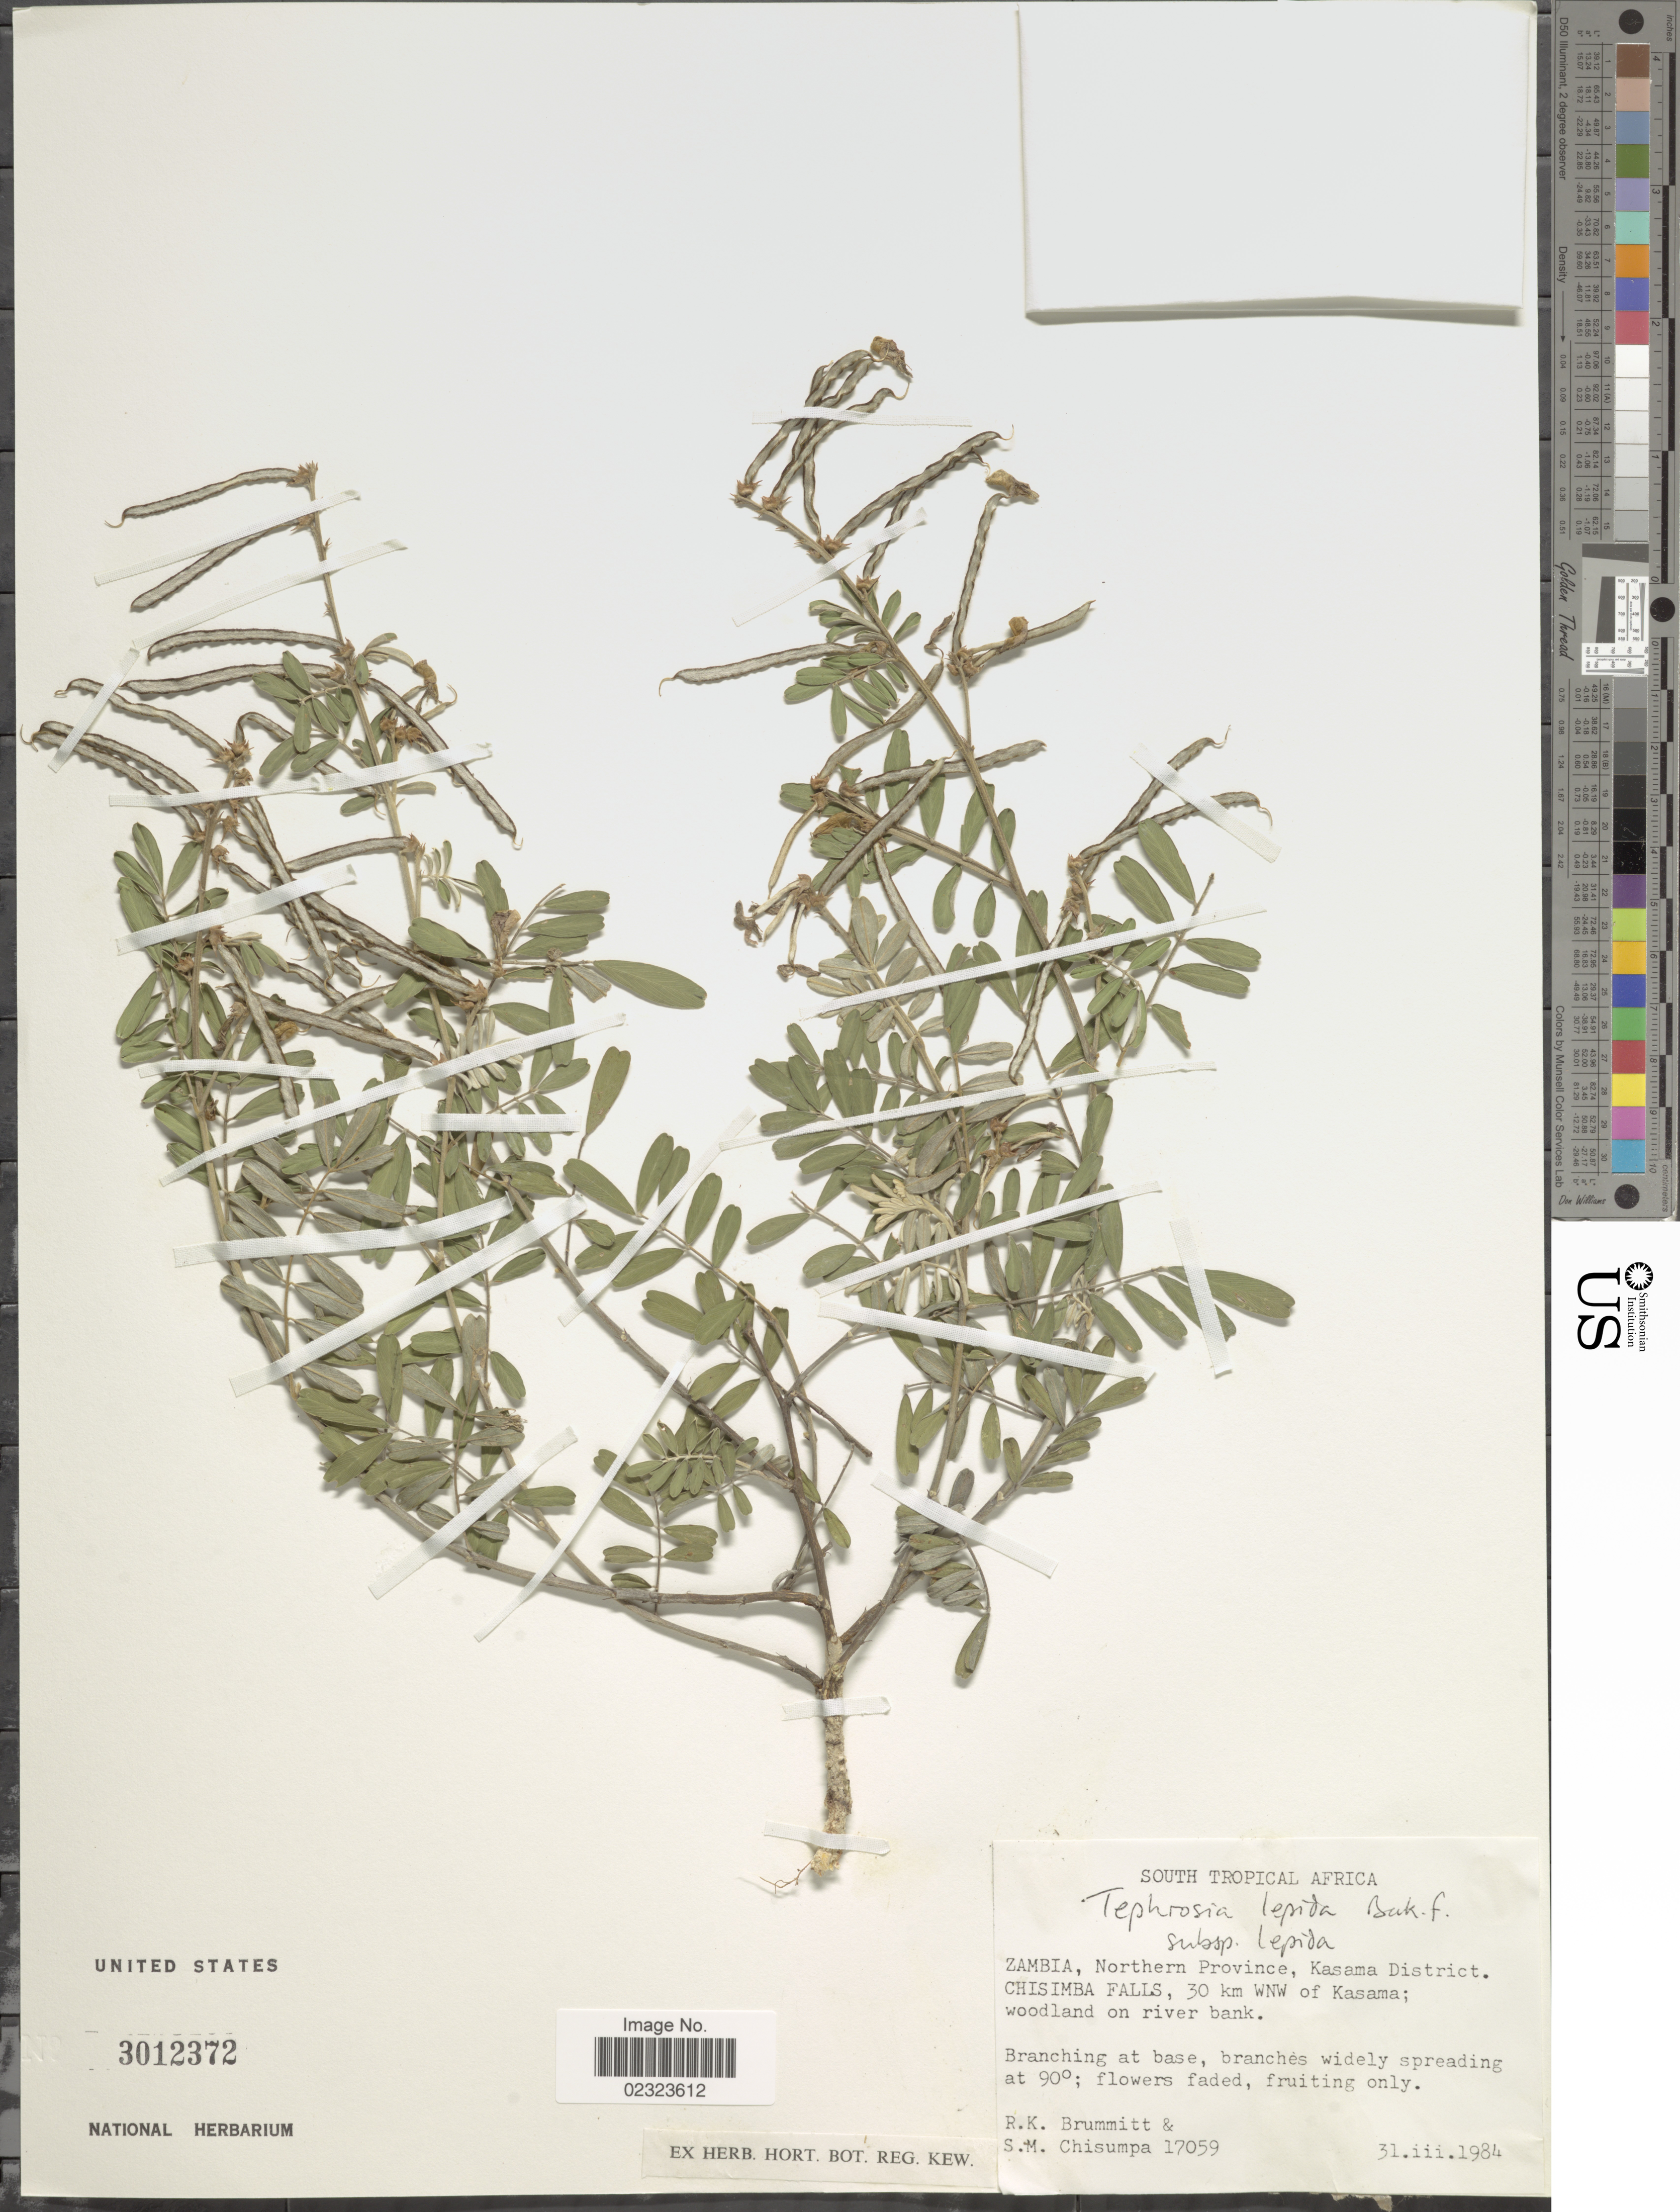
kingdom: Plantae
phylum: Tracheophyta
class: Magnoliopsida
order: Fabales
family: Fabaceae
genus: Tephrosia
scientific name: Tephrosia lepida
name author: Baker f.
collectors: R. K. Brummitt & S. Chisumpa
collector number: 17059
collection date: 1984-03-31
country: Zambia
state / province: Northern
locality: Kasama District, Chisimba Falls, 30 km WNW of Kasama; woodland on river bank.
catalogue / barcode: US 3012372